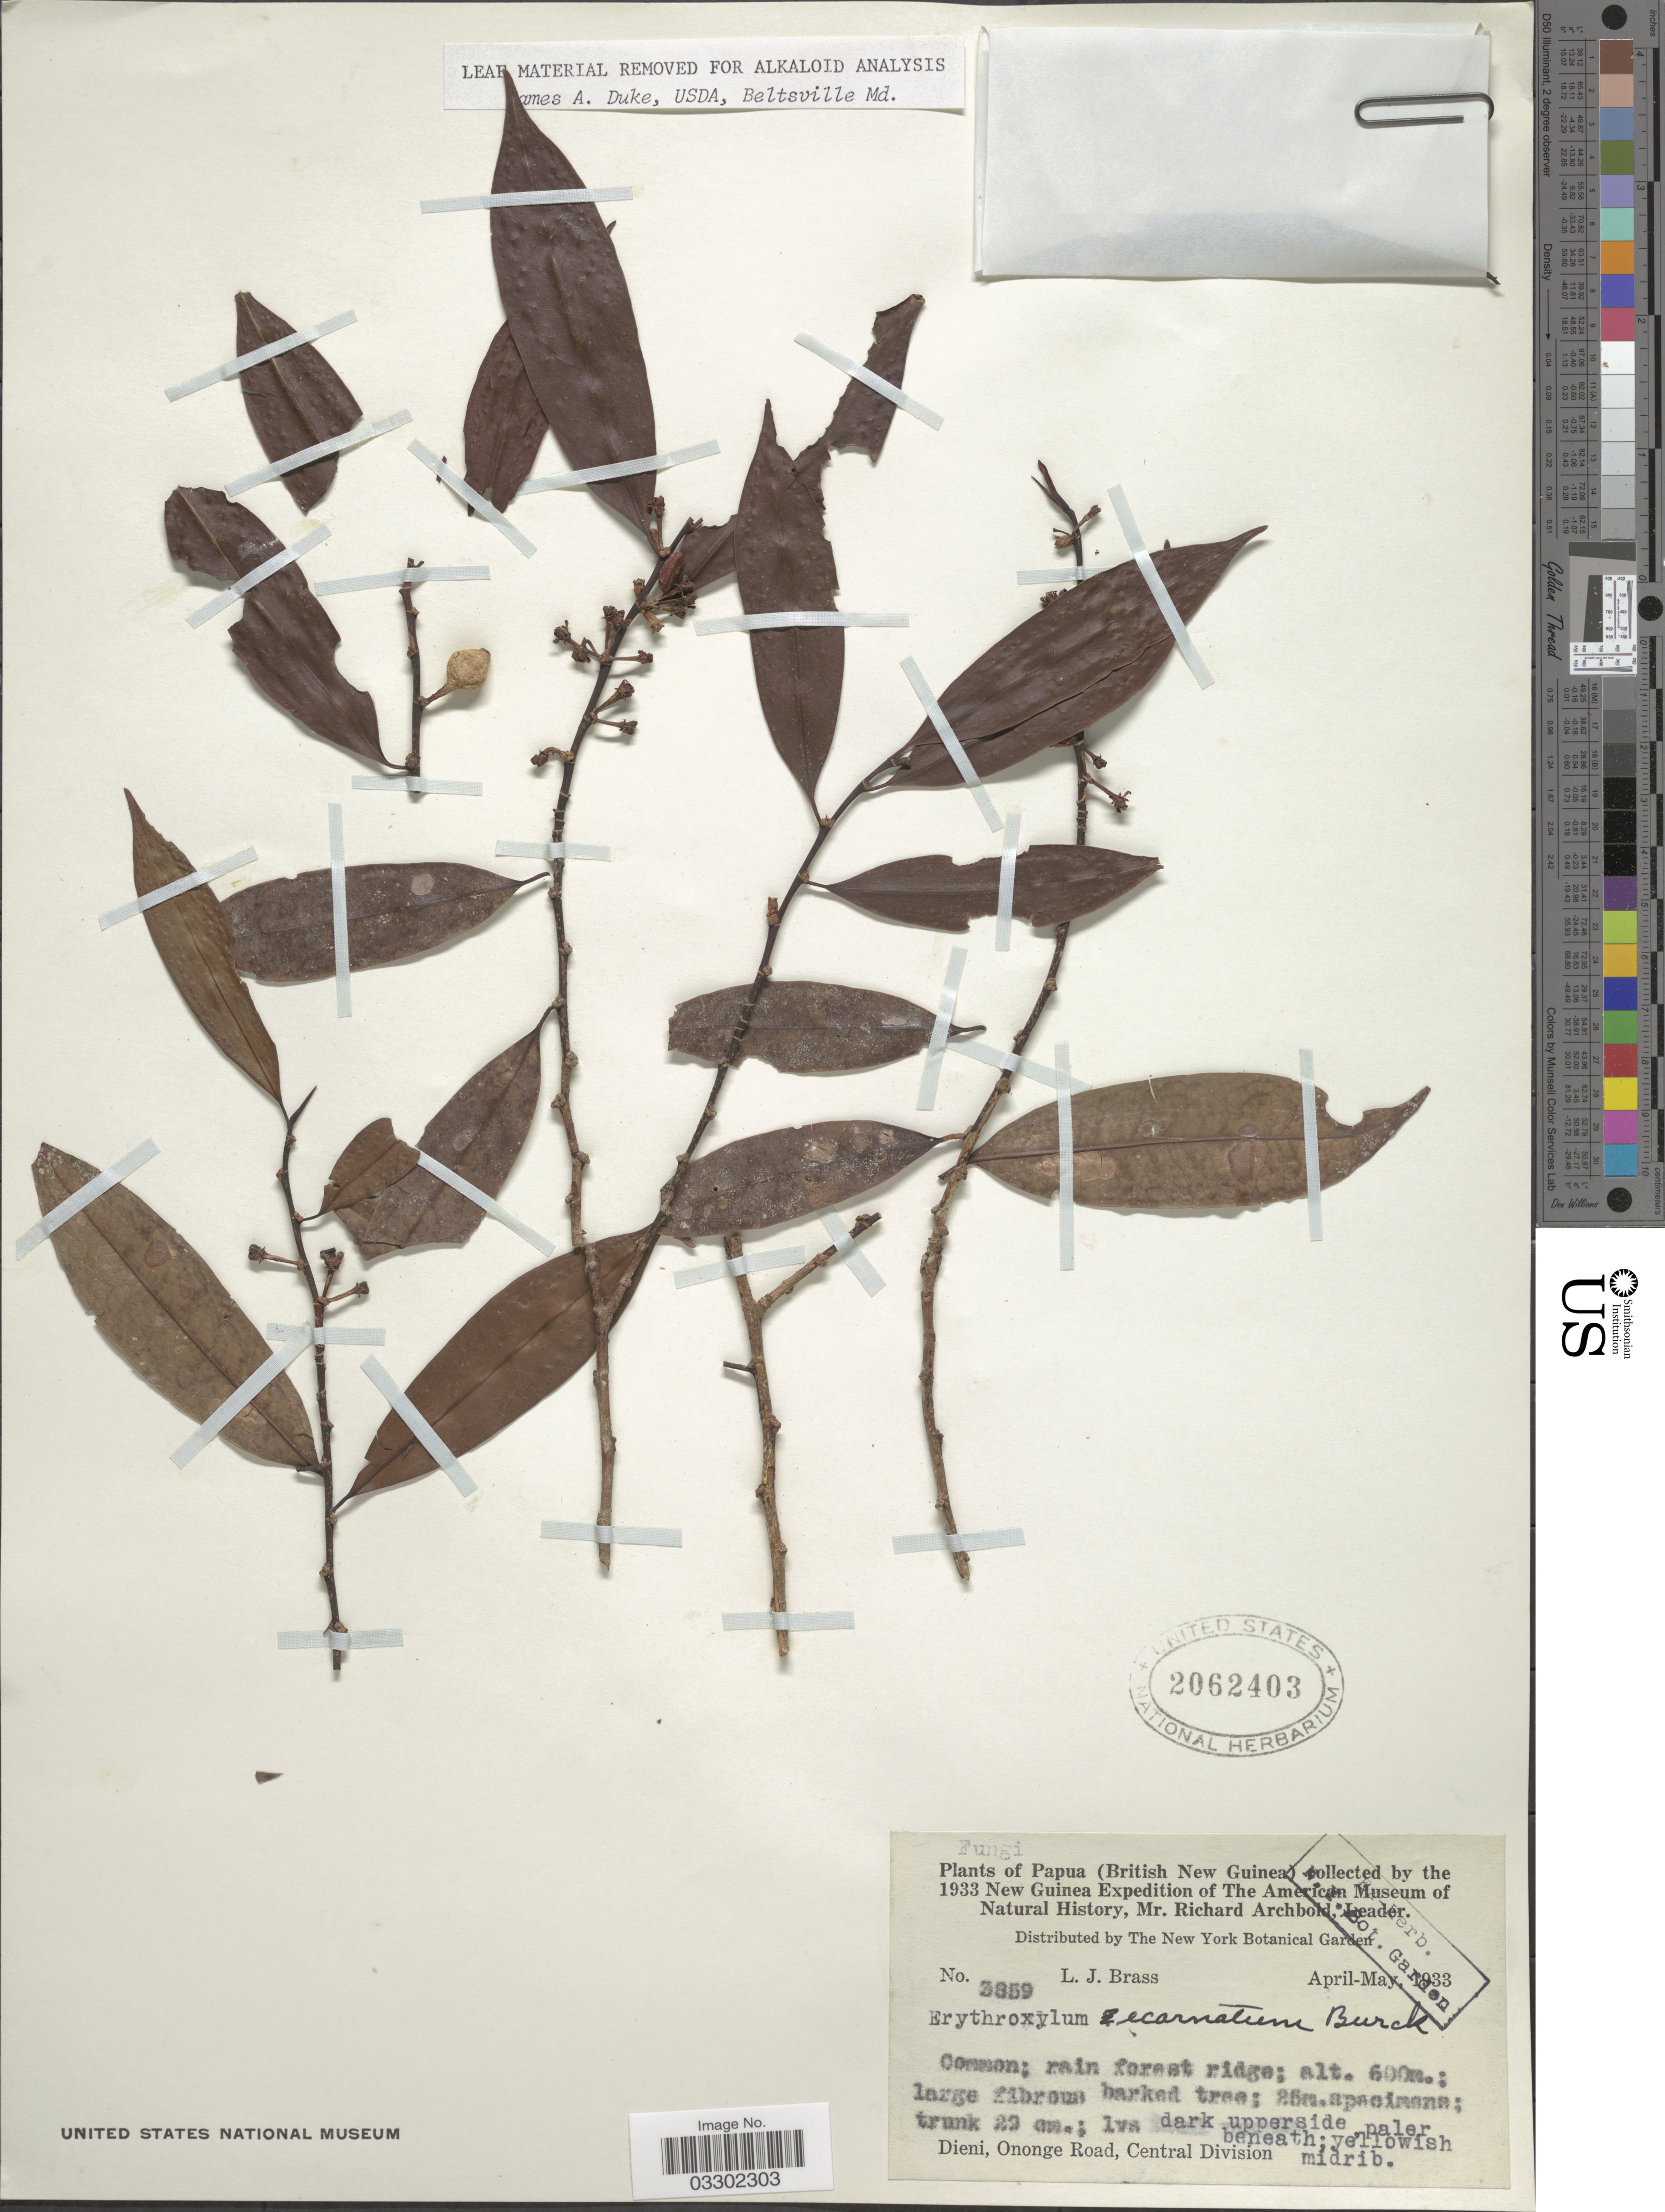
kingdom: Plantae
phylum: Tracheophyta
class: Magnoliopsida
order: Malpighiales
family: Erythroxylaceae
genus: Erythroxylum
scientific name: Erythroxylum ecarinatum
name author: Hochr.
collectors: L. J. Brass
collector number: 3859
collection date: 1933-04/1933-05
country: Papua New Guinea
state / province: Central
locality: Papua. Dieni, Ononge Road, Central Division.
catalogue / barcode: US 2062403